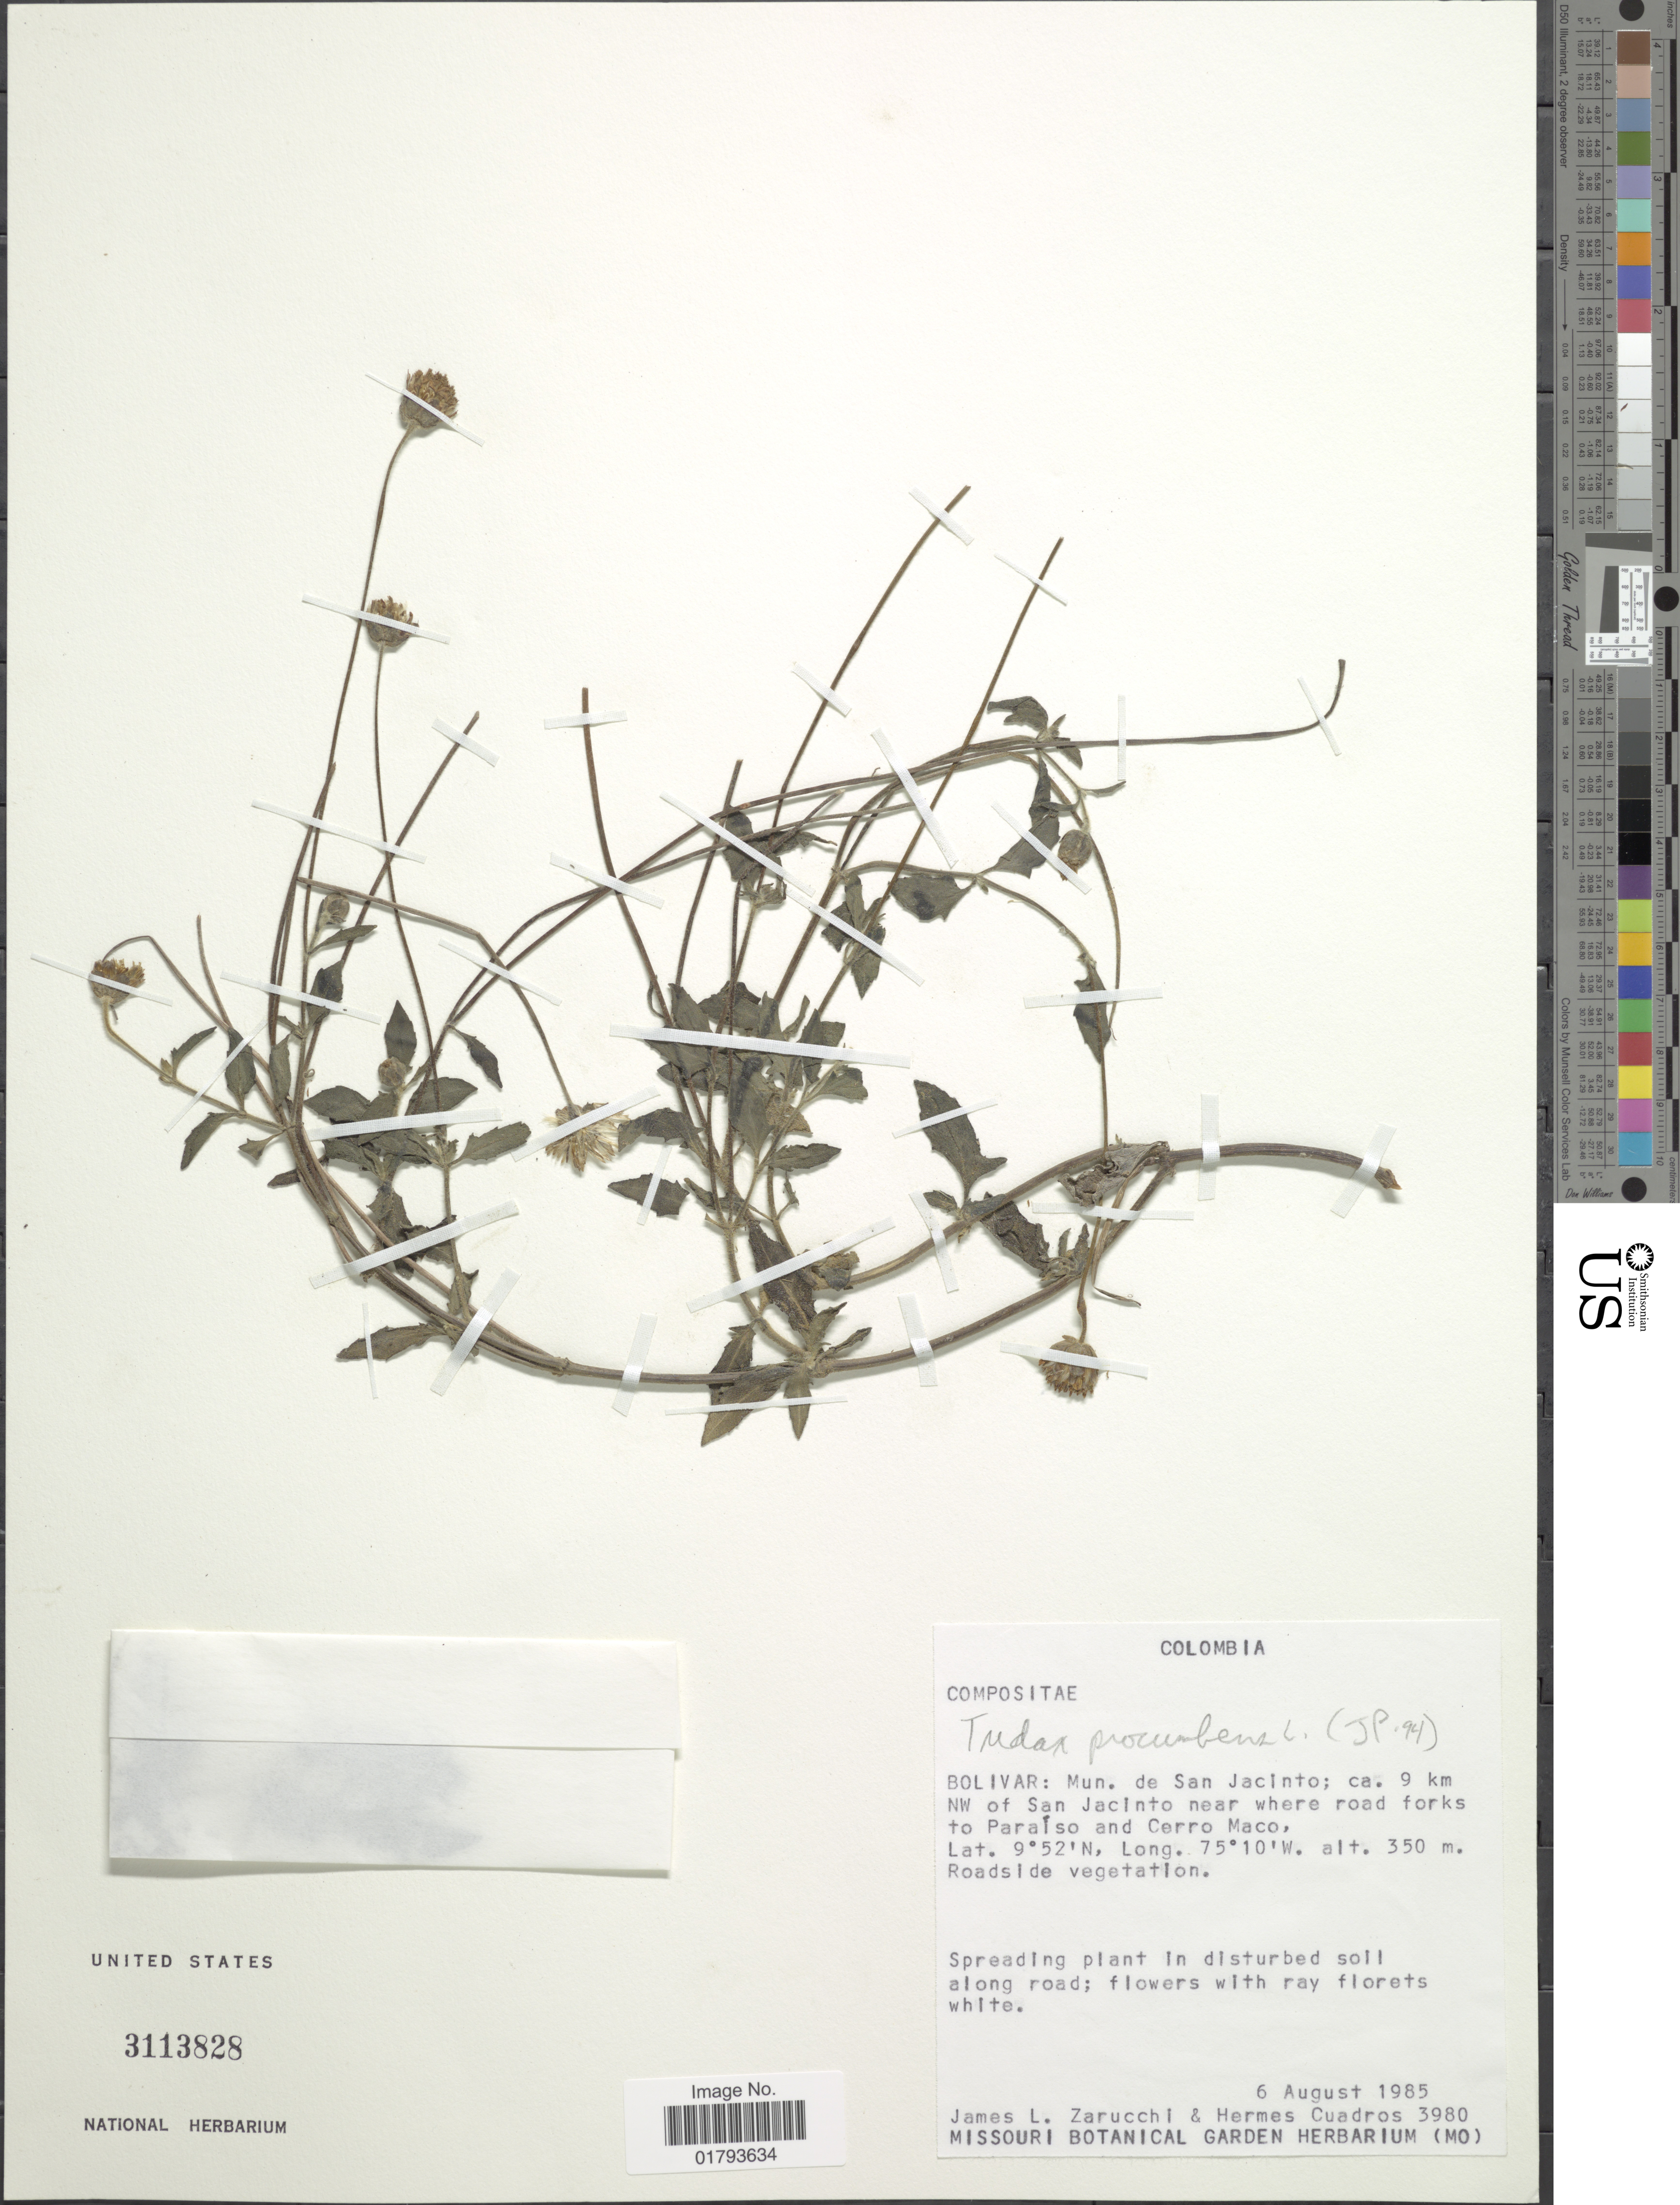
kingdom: Plantae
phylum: Tracheophyta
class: Magnoliopsida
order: Asterales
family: Asteraceae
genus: Tridax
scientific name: Tridax procumbens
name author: L.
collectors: J. L. Zarucchi & H. Cuadros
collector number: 3980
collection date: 1985-08-06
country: Colombia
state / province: Bolívar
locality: Bolivar: Mun. de San Jacinto; ca. 9 km NW of San Jacinto near where road forks to Paraiso and Cerro Maco.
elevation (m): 350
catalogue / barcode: US 3113828